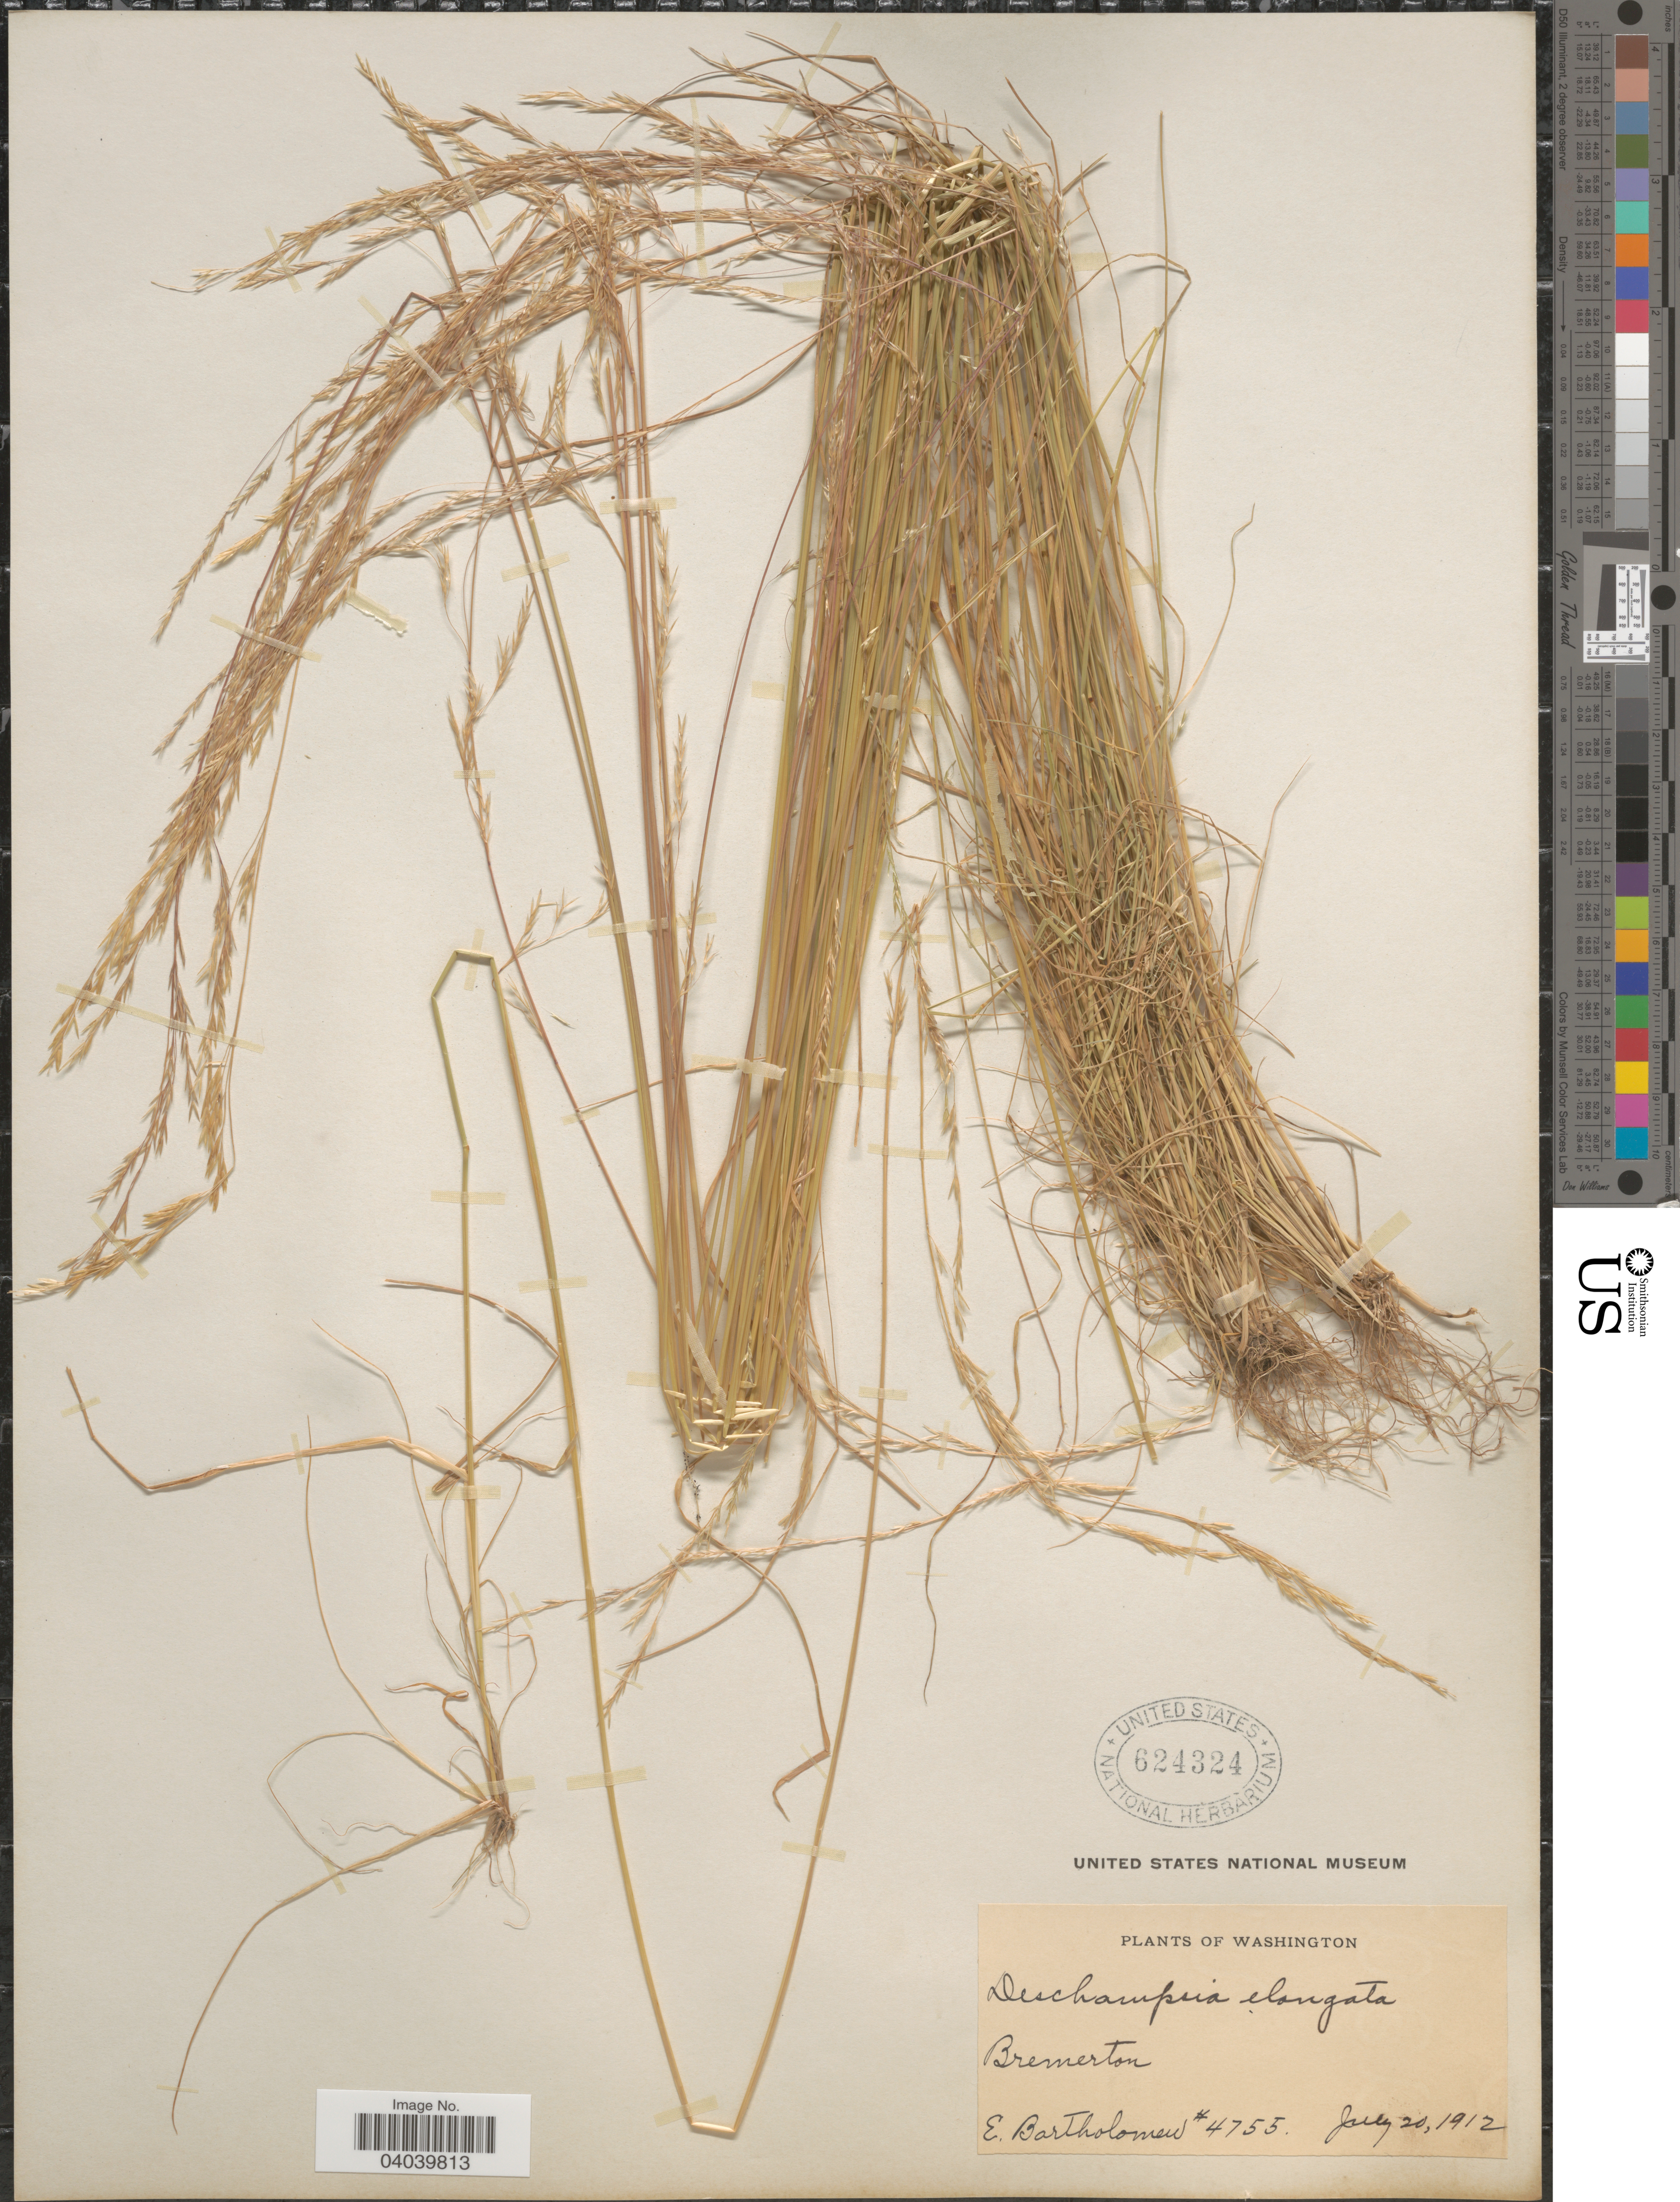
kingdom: Plantae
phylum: Tracheophyta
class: Liliopsida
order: Poales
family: Poaceae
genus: Deschampsia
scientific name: Deschampsia elongata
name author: (Hook.) Munro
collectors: E. Bartholomew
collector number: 4755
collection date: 1912-07-20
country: United States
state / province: Washington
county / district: Kitsap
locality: Bremerton.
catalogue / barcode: US 624324